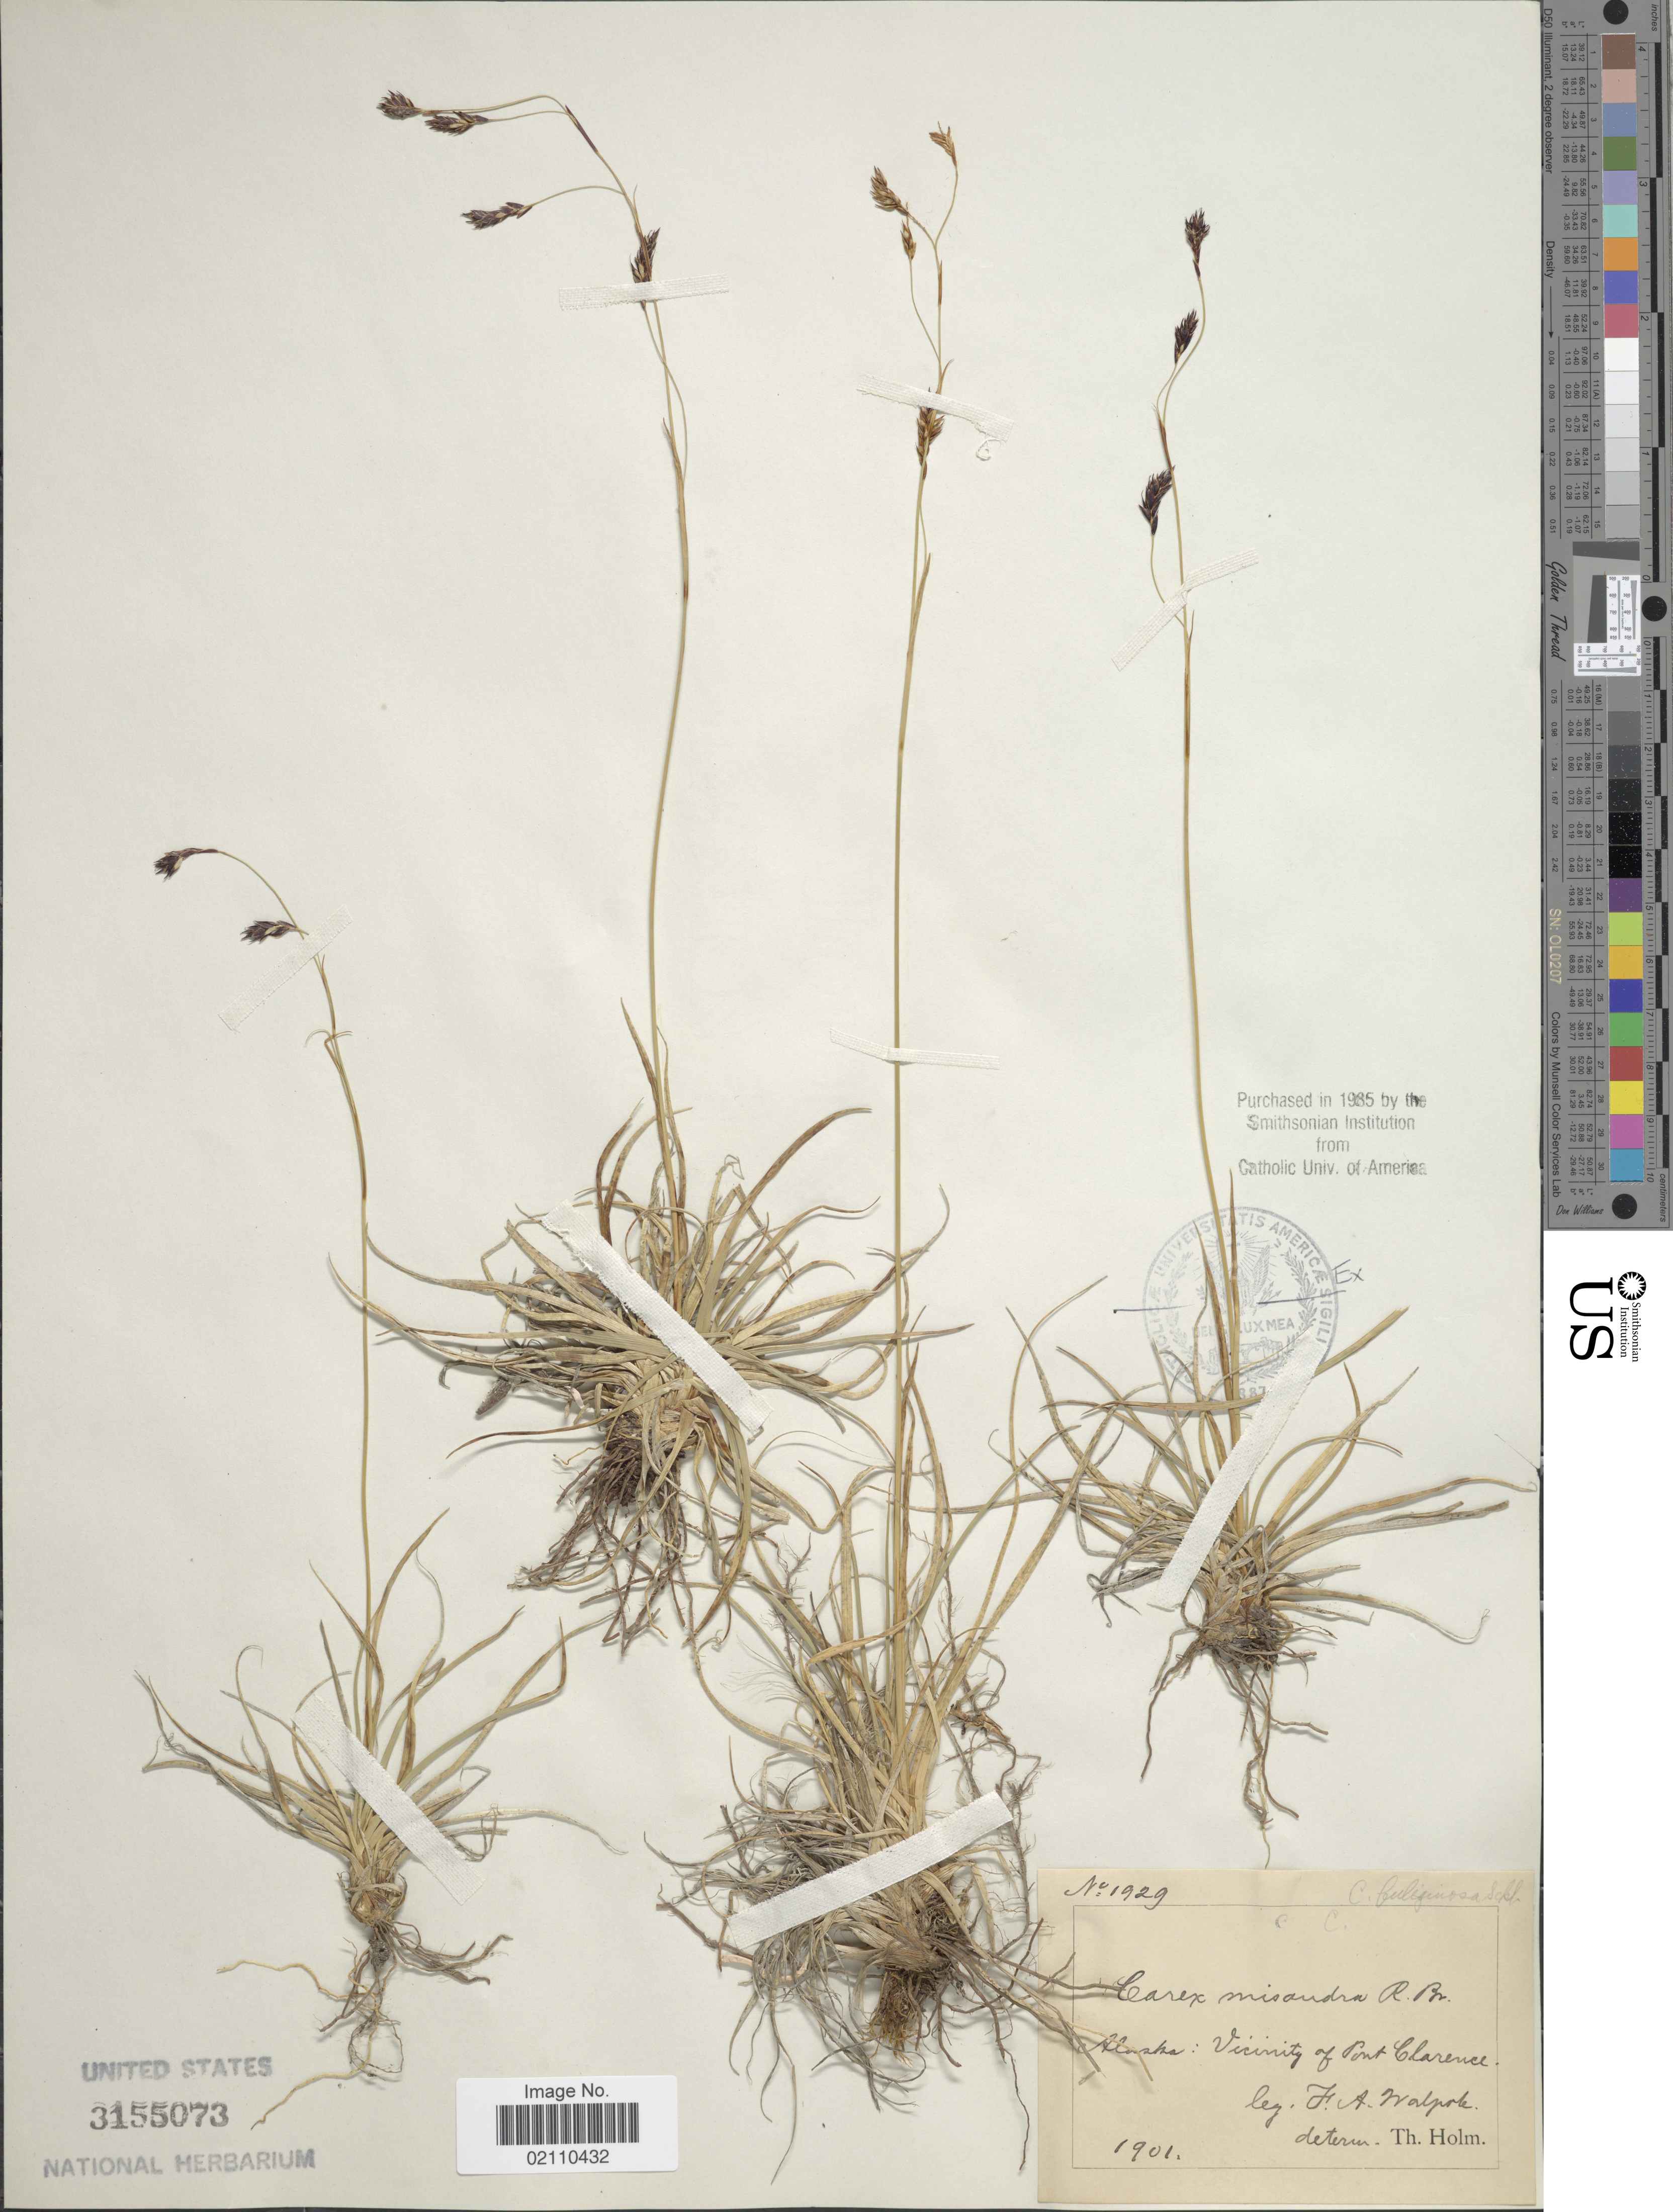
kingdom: Plantae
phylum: Tracheophyta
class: Liliopsida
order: Poales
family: Cyperaceae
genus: Carex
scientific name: Carex fuliginosa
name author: Schkuhr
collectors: F. Walpole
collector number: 929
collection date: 1901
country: United States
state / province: Alaska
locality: Vicinity of Pont Clarence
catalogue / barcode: US 3155073